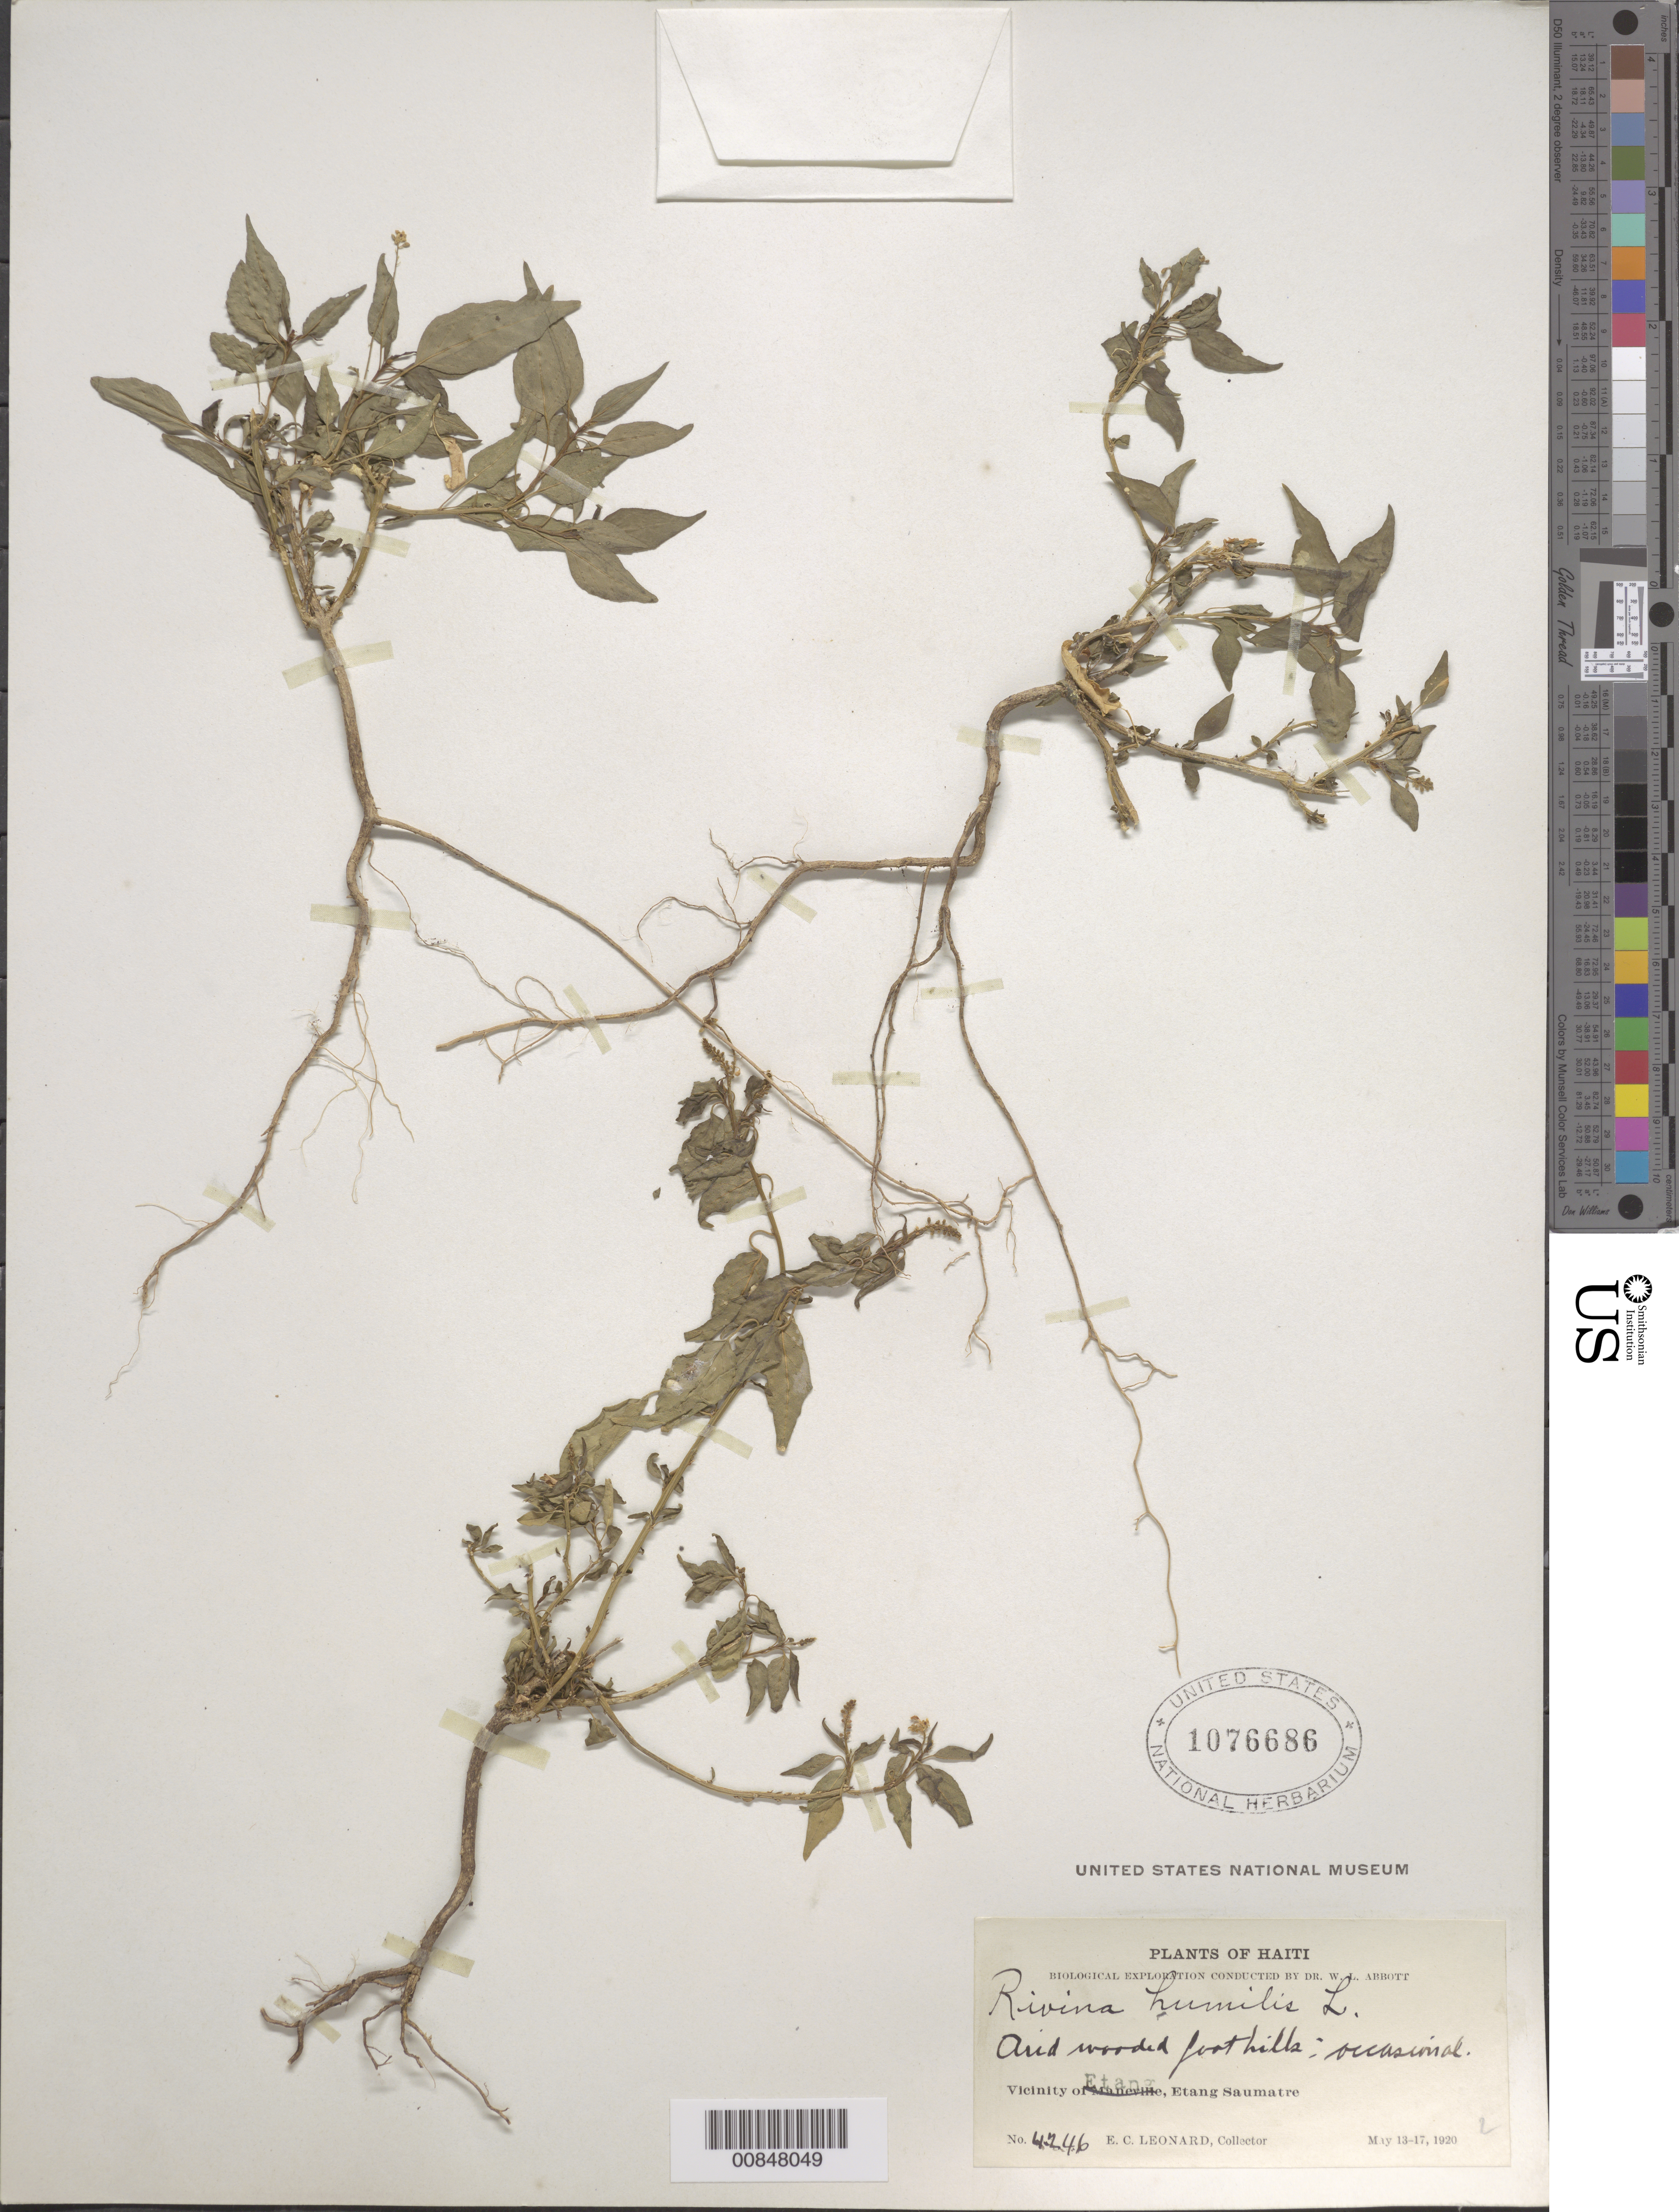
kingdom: Plantae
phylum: Tracheophyta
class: Magnoliopsida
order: Caryophyllales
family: Phytolaccaceae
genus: Rivina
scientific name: Rivina humilis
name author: L.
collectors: E. C. Leonard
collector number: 4246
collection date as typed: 13 May 1920 to 17 May 1920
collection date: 1920-05-13/1920-05-17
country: Haiti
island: Hispaniola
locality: Vicinity of Etang, Etang Saumatre.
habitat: Arid wooded foothills.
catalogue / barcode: US 1076686